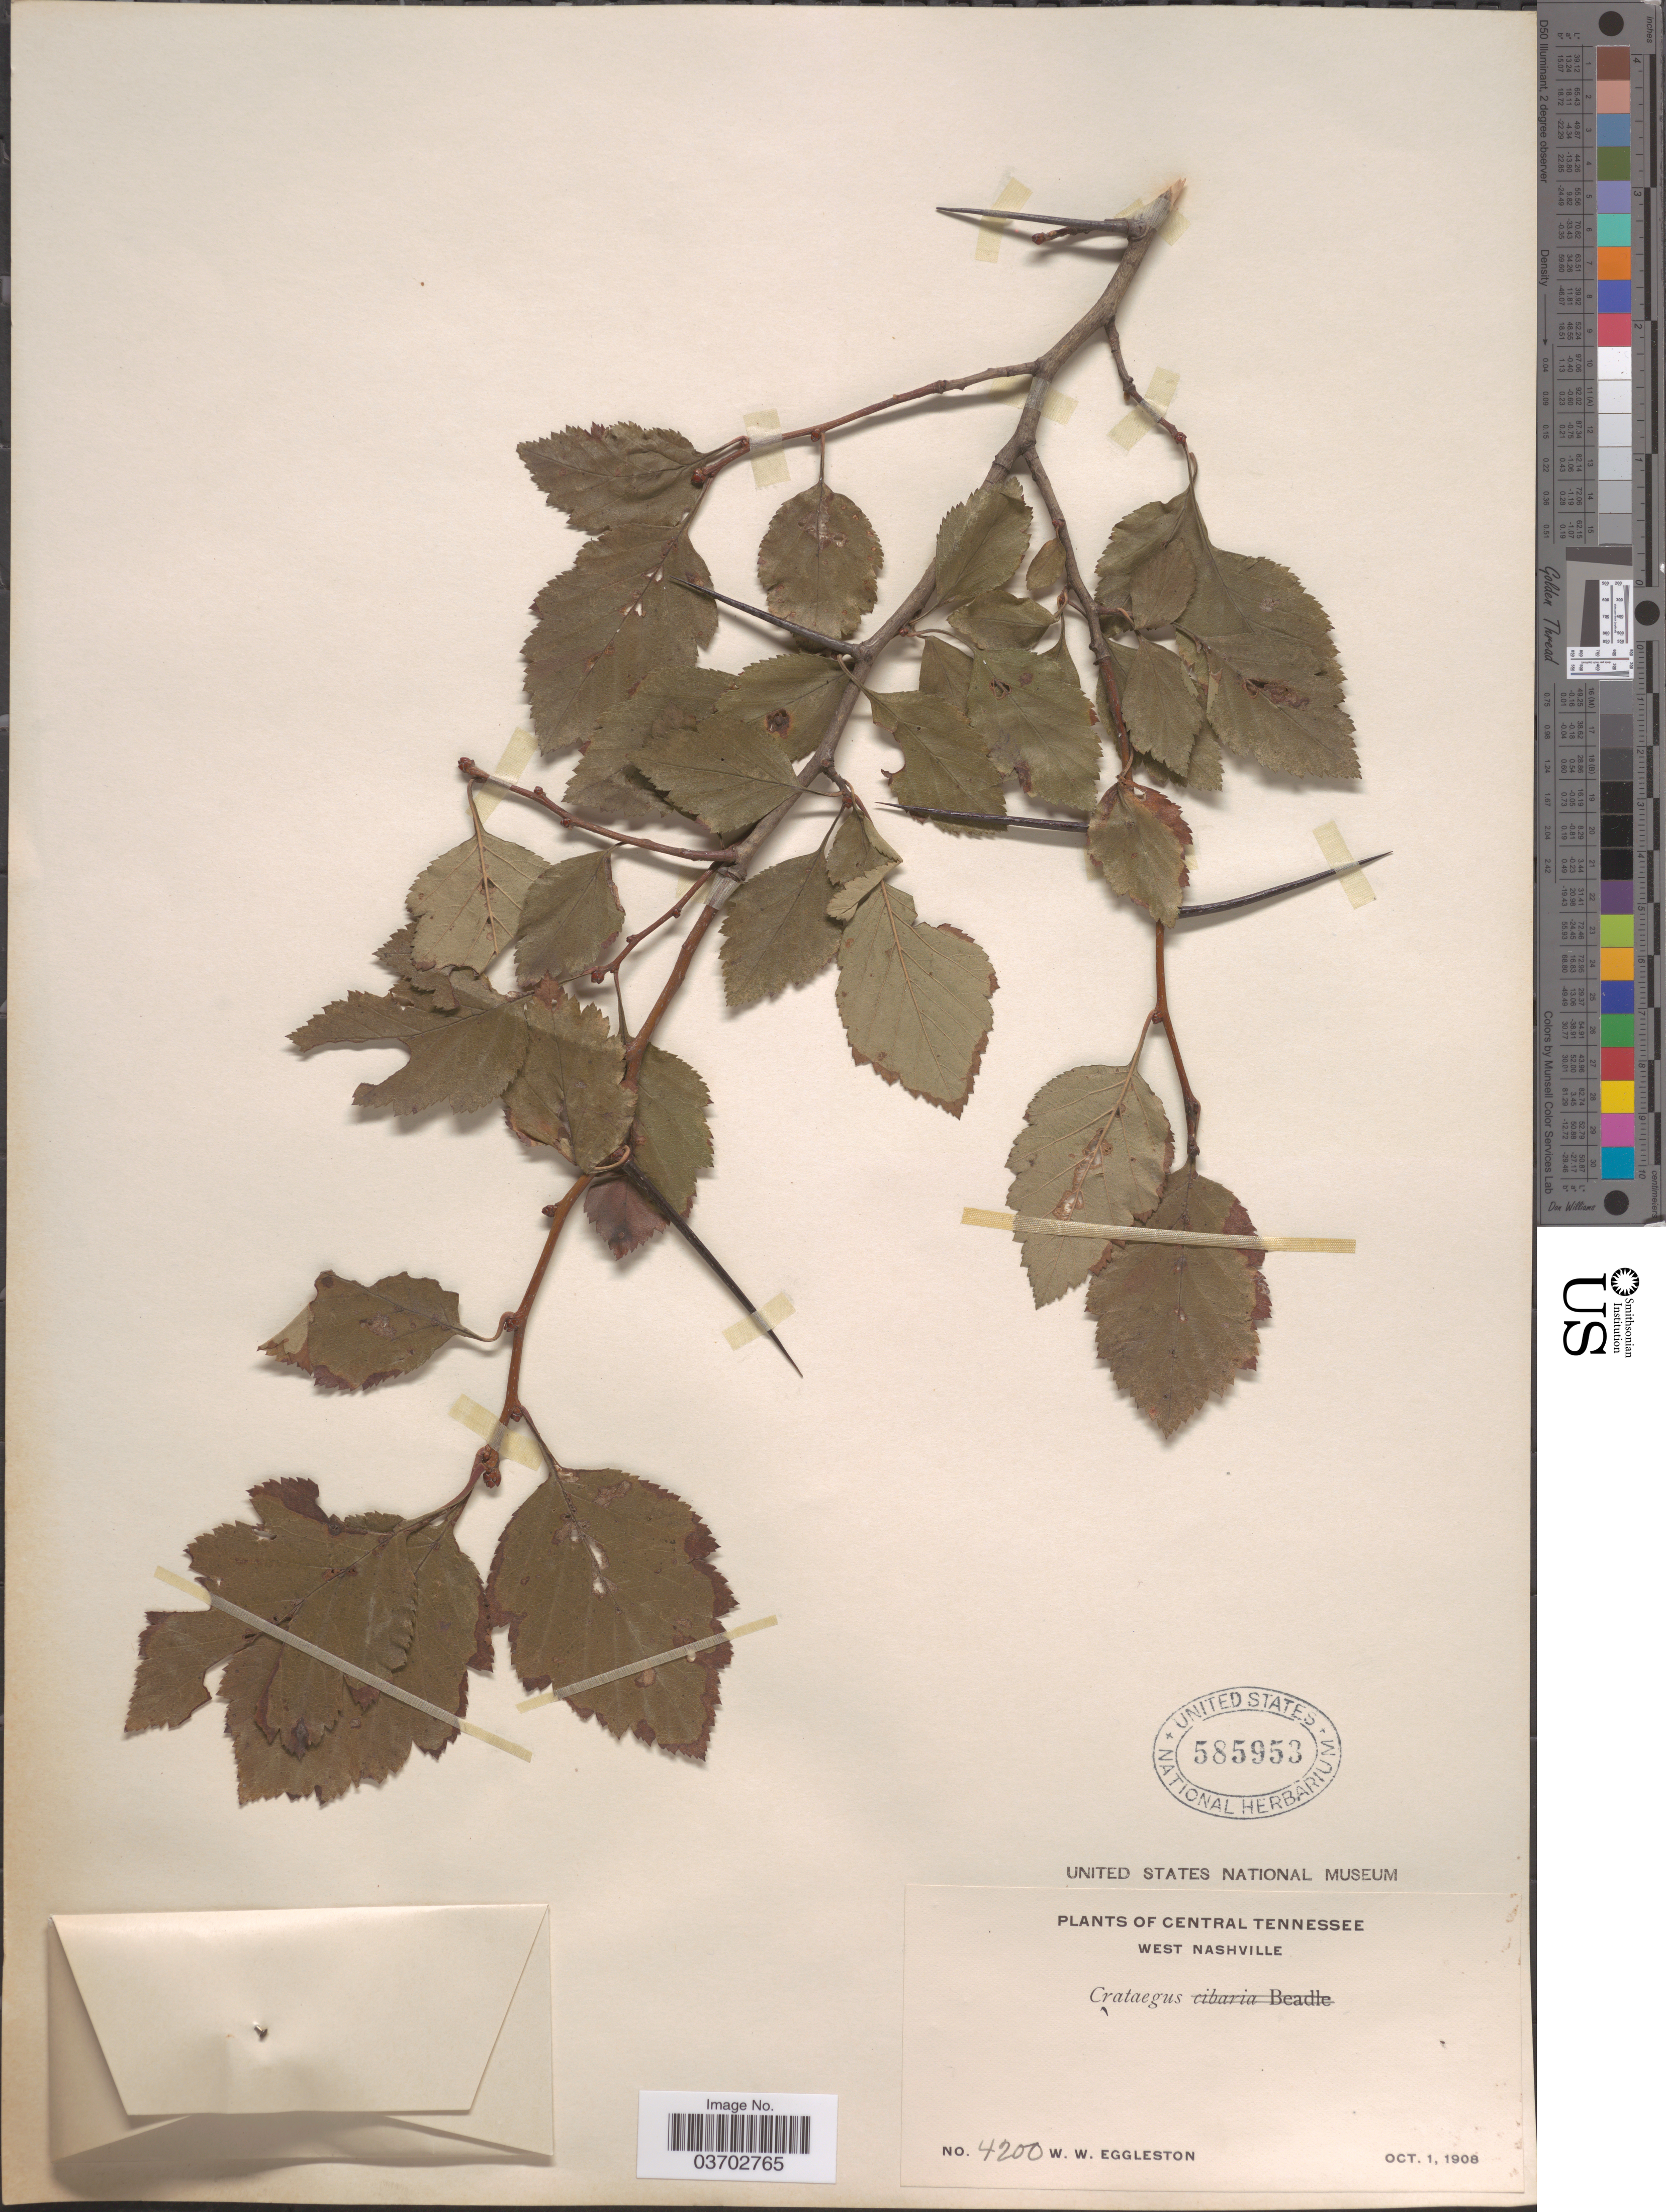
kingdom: Plantae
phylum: Tracheophyta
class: Magnoliopsida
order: Rosales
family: Rosaceae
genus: Crataegus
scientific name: Crataegus sp.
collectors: W. W. Eggleston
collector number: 4200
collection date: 1908-10-01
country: United States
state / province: Tennessee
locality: Central Tennessee. West Nashville.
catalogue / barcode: US 585953